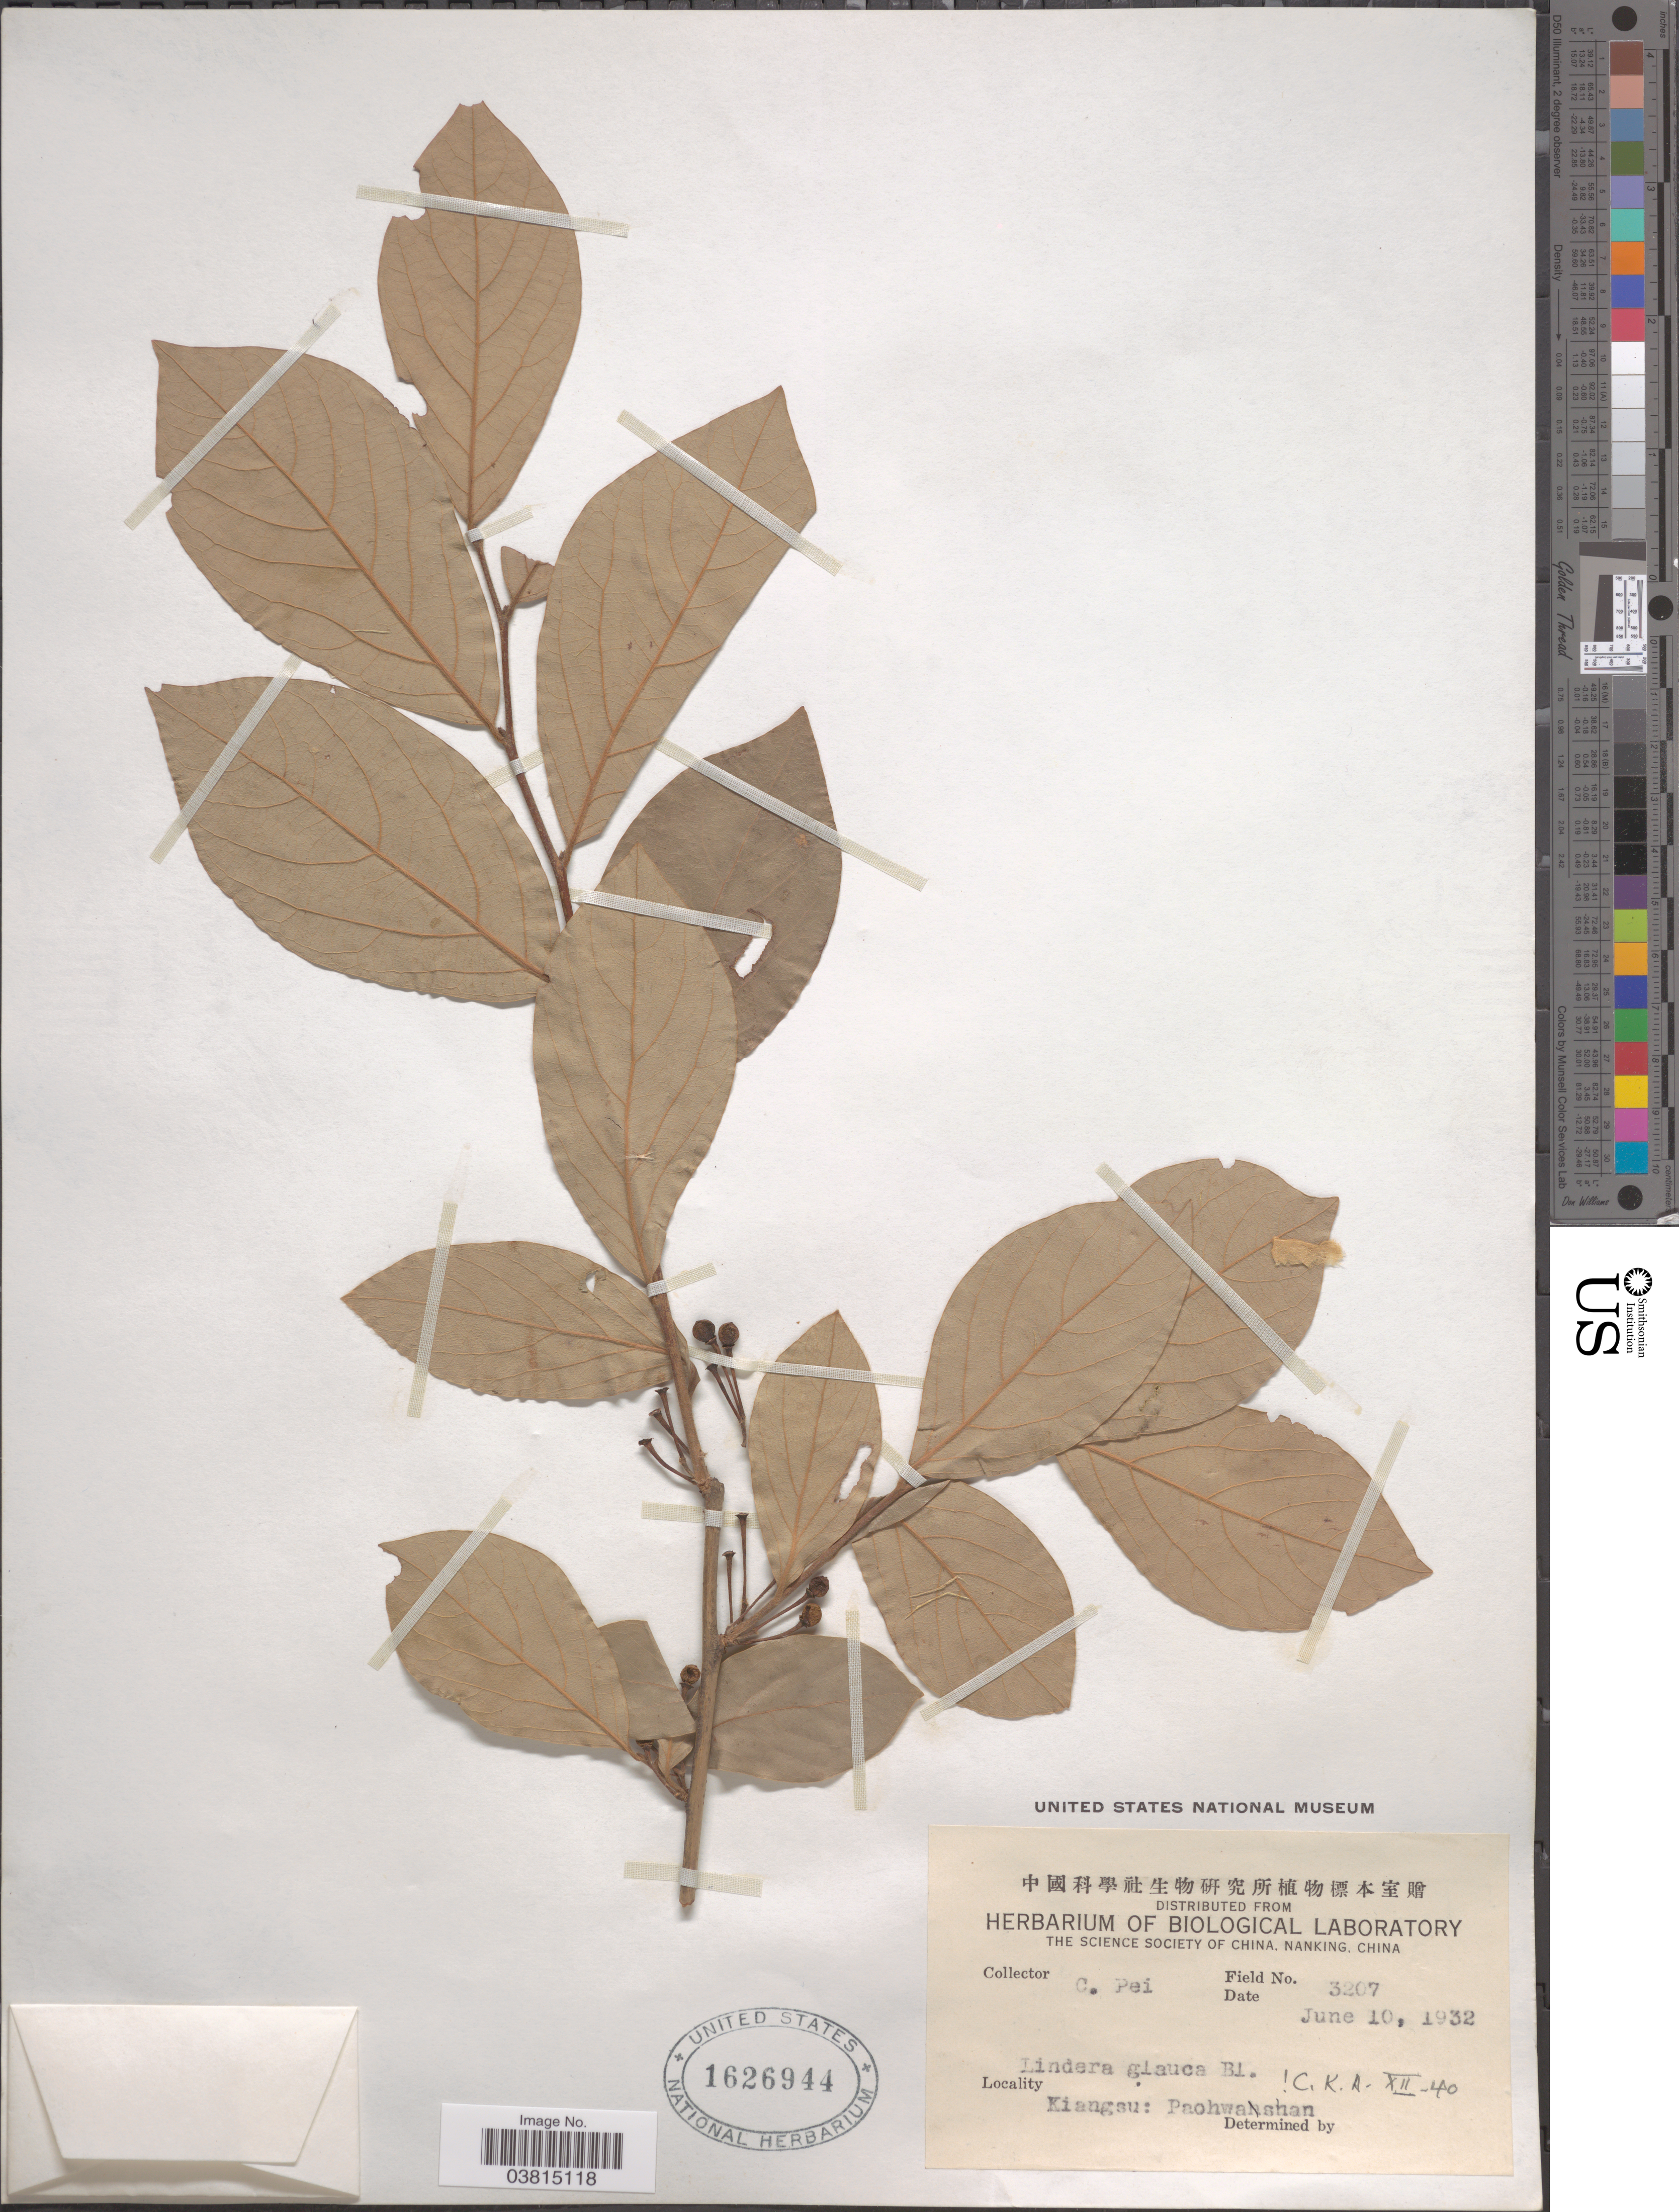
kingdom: Plantae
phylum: Tracheophyta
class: Magnoliopsida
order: Laurales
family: Lauraceae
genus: Lindera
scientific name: Lindera glauca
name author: (Siebold & Zucc.) Blume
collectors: C. P'ei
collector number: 3207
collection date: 1932-06-10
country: China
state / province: Jiangsu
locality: Kiangsu: Paohwanshan.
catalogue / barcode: US 1626944